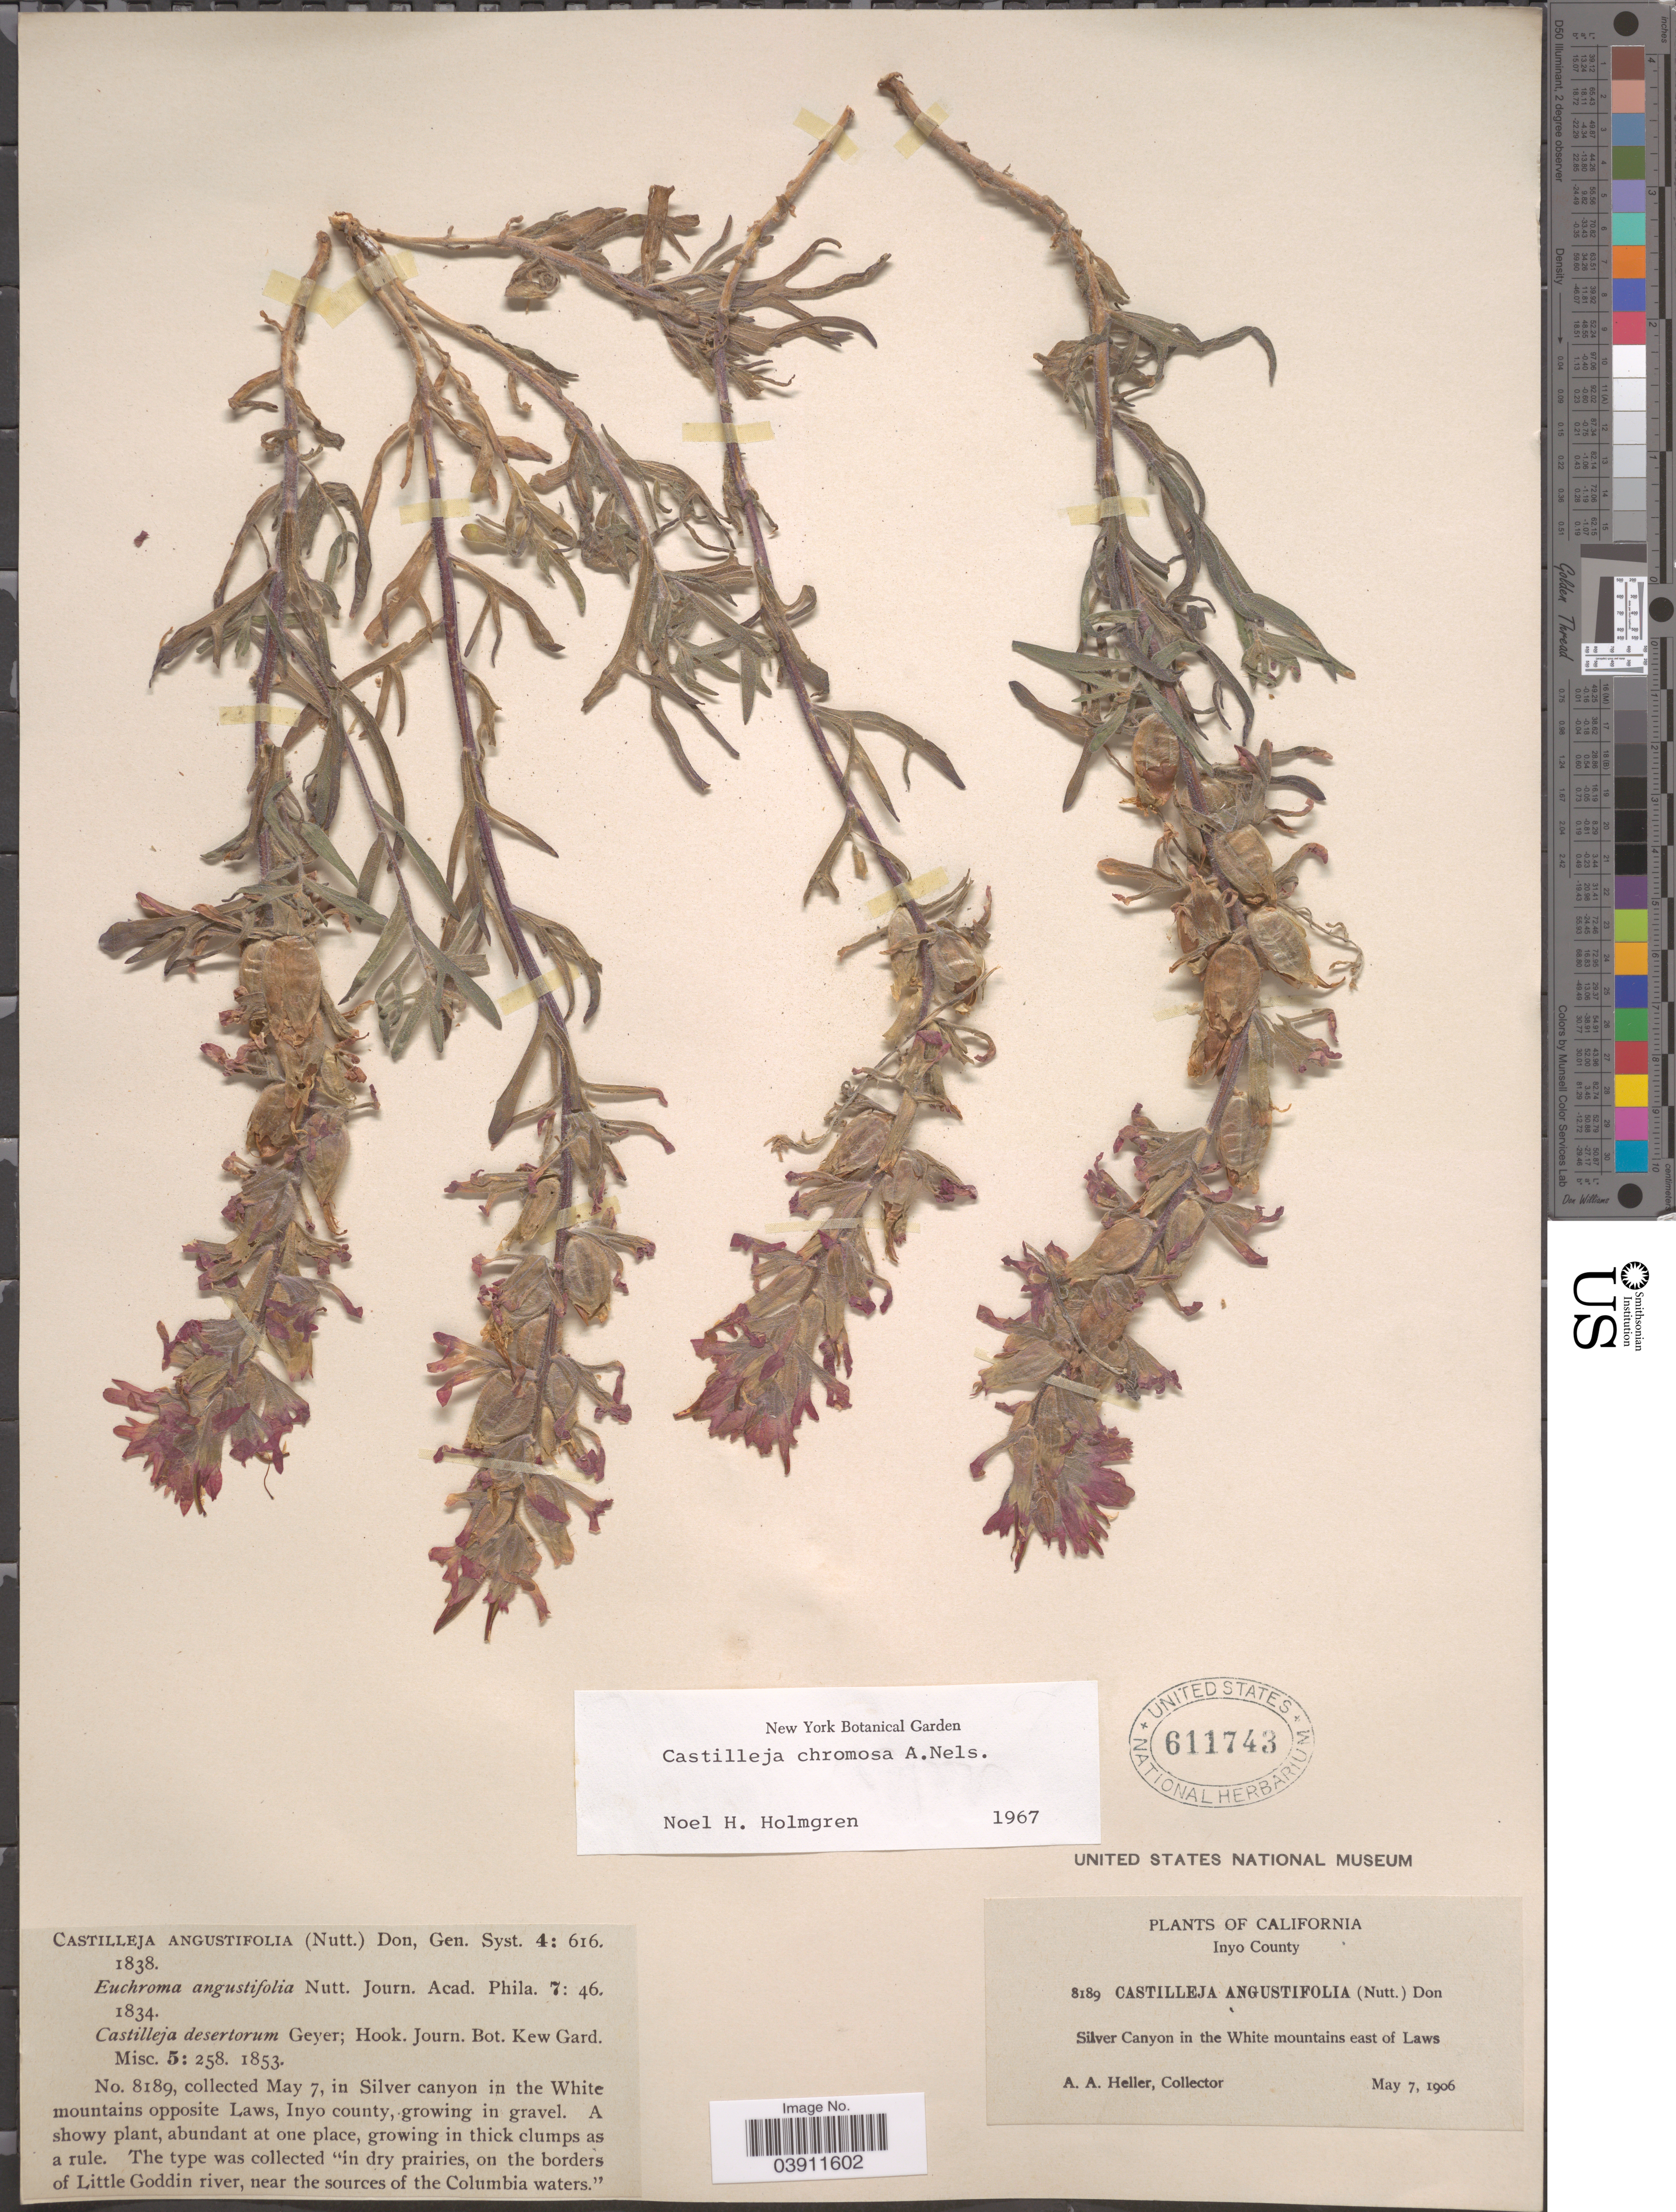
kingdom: Plantae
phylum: Tracheophyta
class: Magnoliopsida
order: Lamiales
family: Orobanchaceae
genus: Castilleja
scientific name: Castilleja chromosa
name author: A. Nelson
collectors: A. A. Heller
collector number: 8189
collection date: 1906-05-07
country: United States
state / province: California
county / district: Inyo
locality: Inyo County. Silver Canyon in the White Mountains east of Laws. Opposite Laws. On the borders of Little Goddin river, near the sources of the Columbia waters. [unsure placement]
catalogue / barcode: US 611743